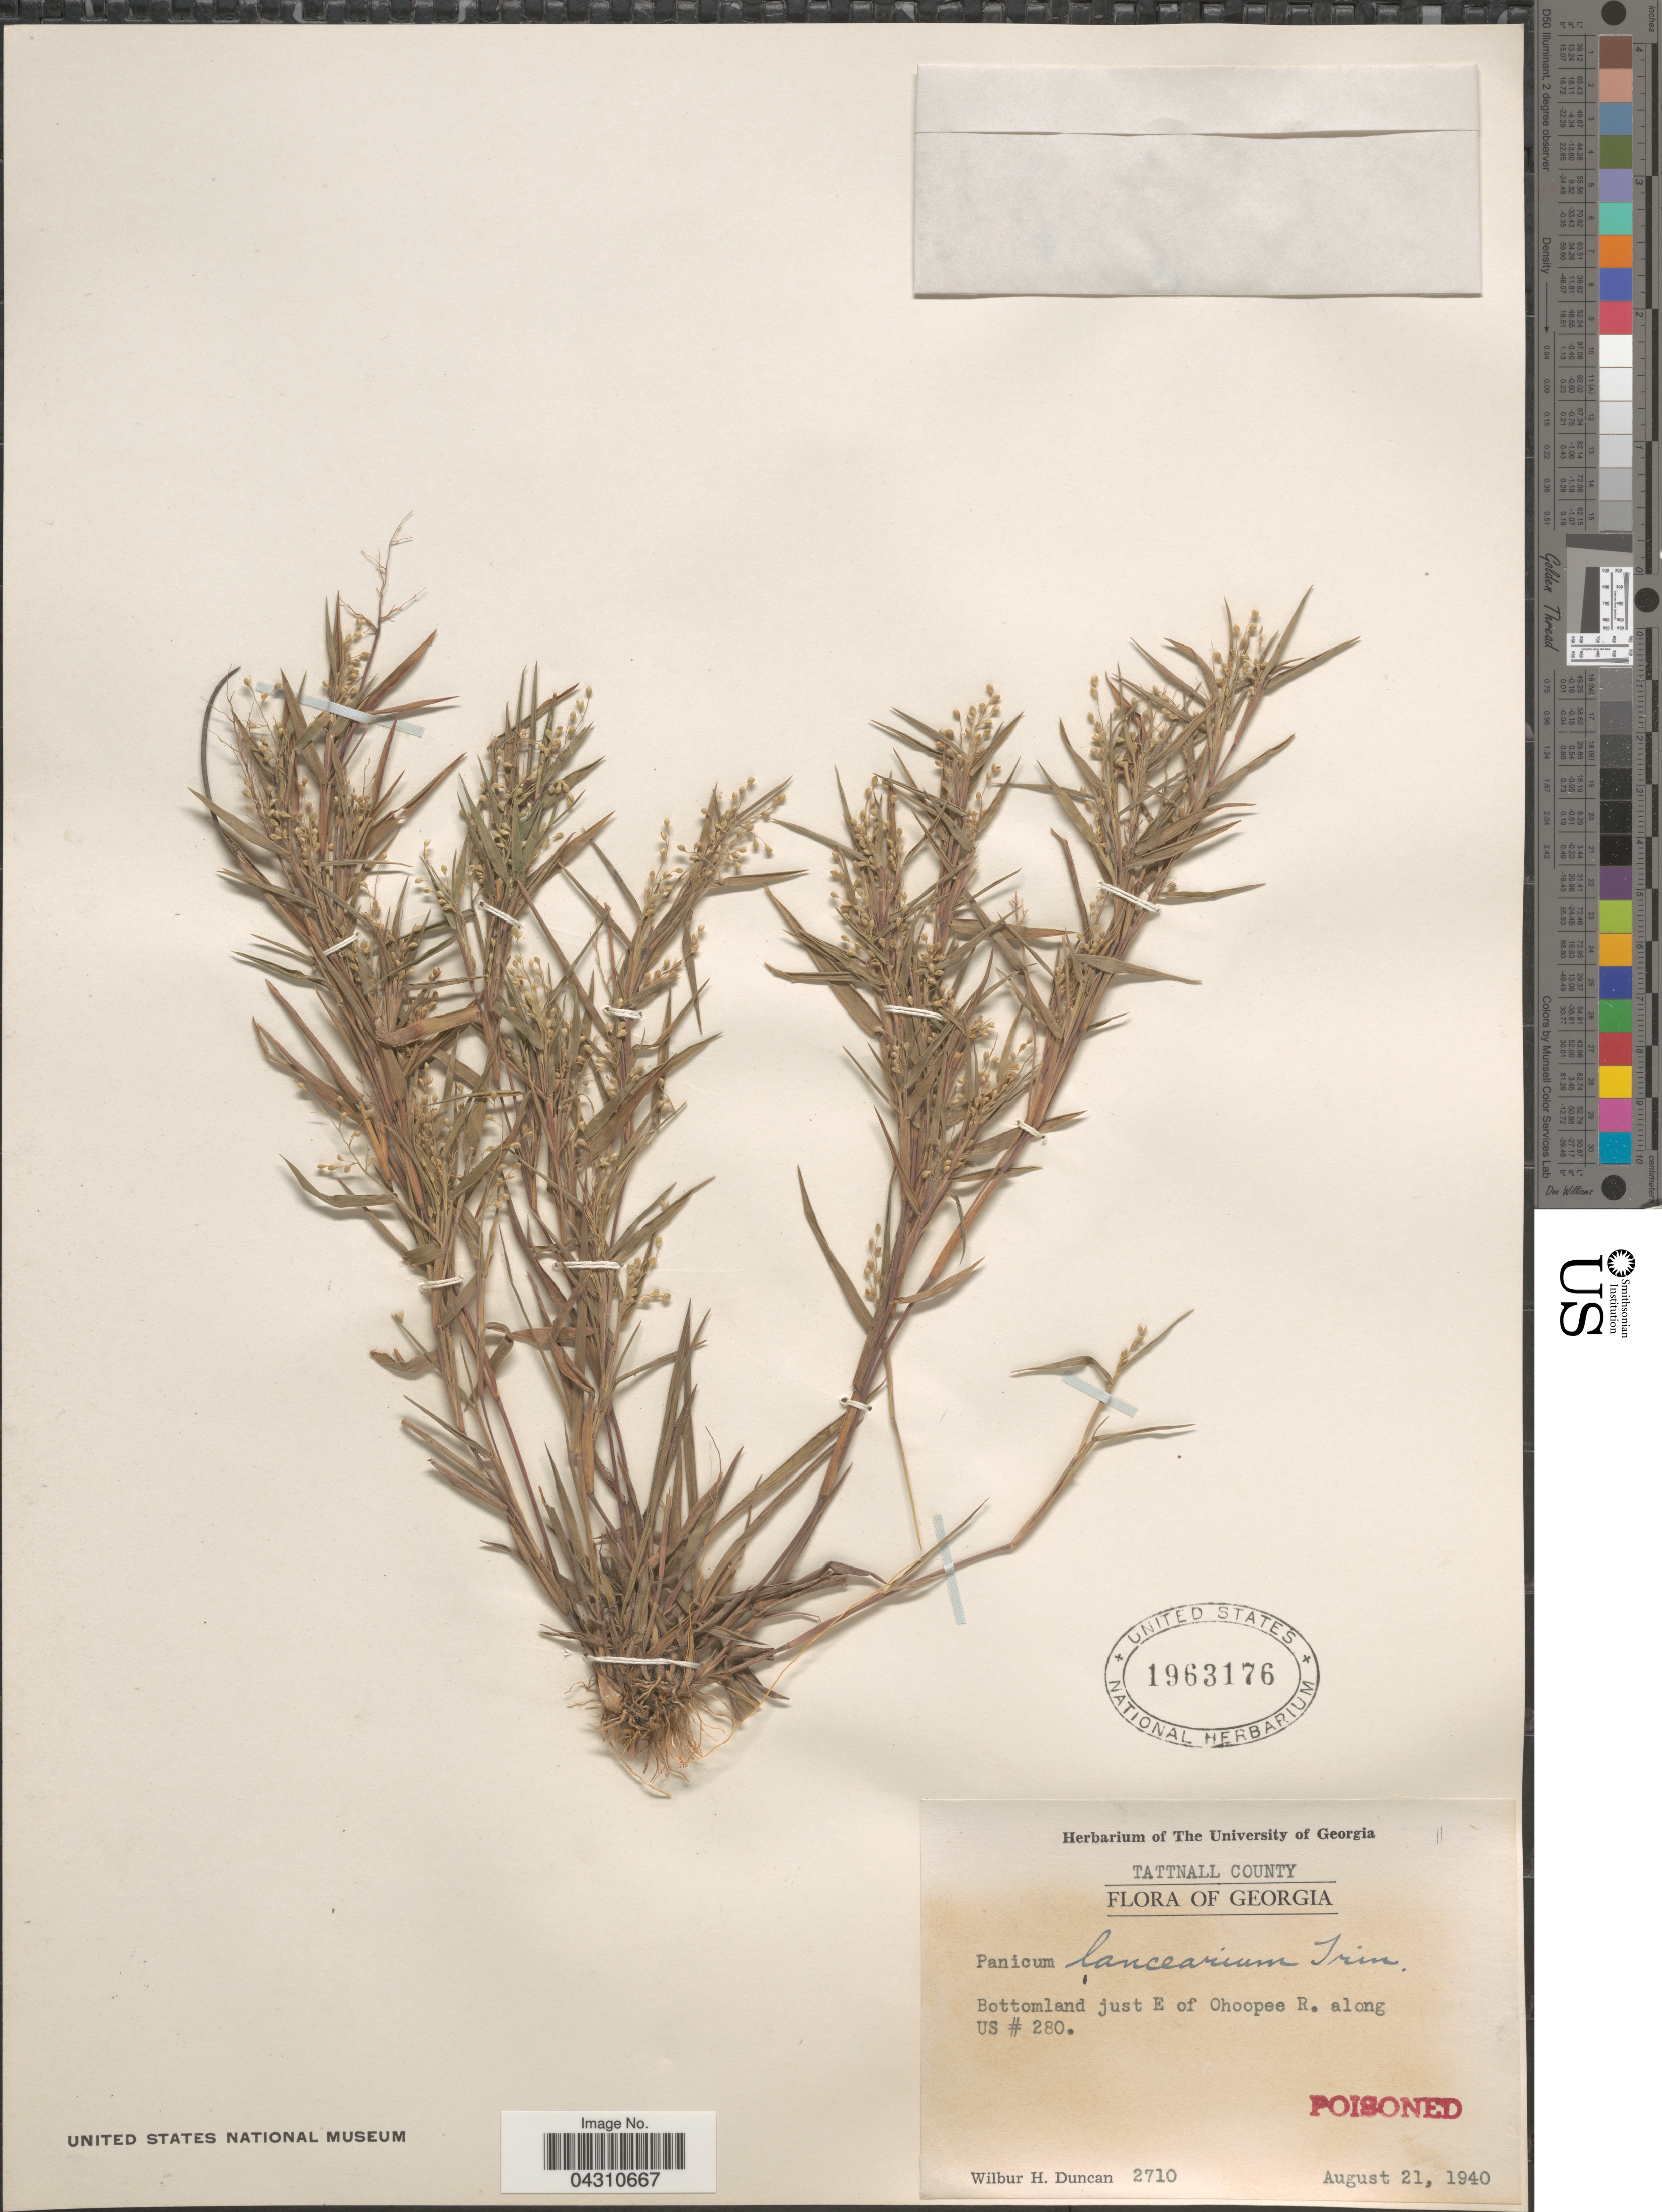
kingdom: Plantae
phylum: Tracheophyta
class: Liliopsida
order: Poales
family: Poaceae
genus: Dichanthelium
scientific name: Dichanthelium portoricense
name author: (Desv. ex Ham.) B.F. Hansen & Wunderlin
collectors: W. H. Duncan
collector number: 2710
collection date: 1940-08-21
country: United States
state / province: Georgia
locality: Tattnall County. Bottomland just E of Ohoopee R. along US #280.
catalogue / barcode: US 1963176